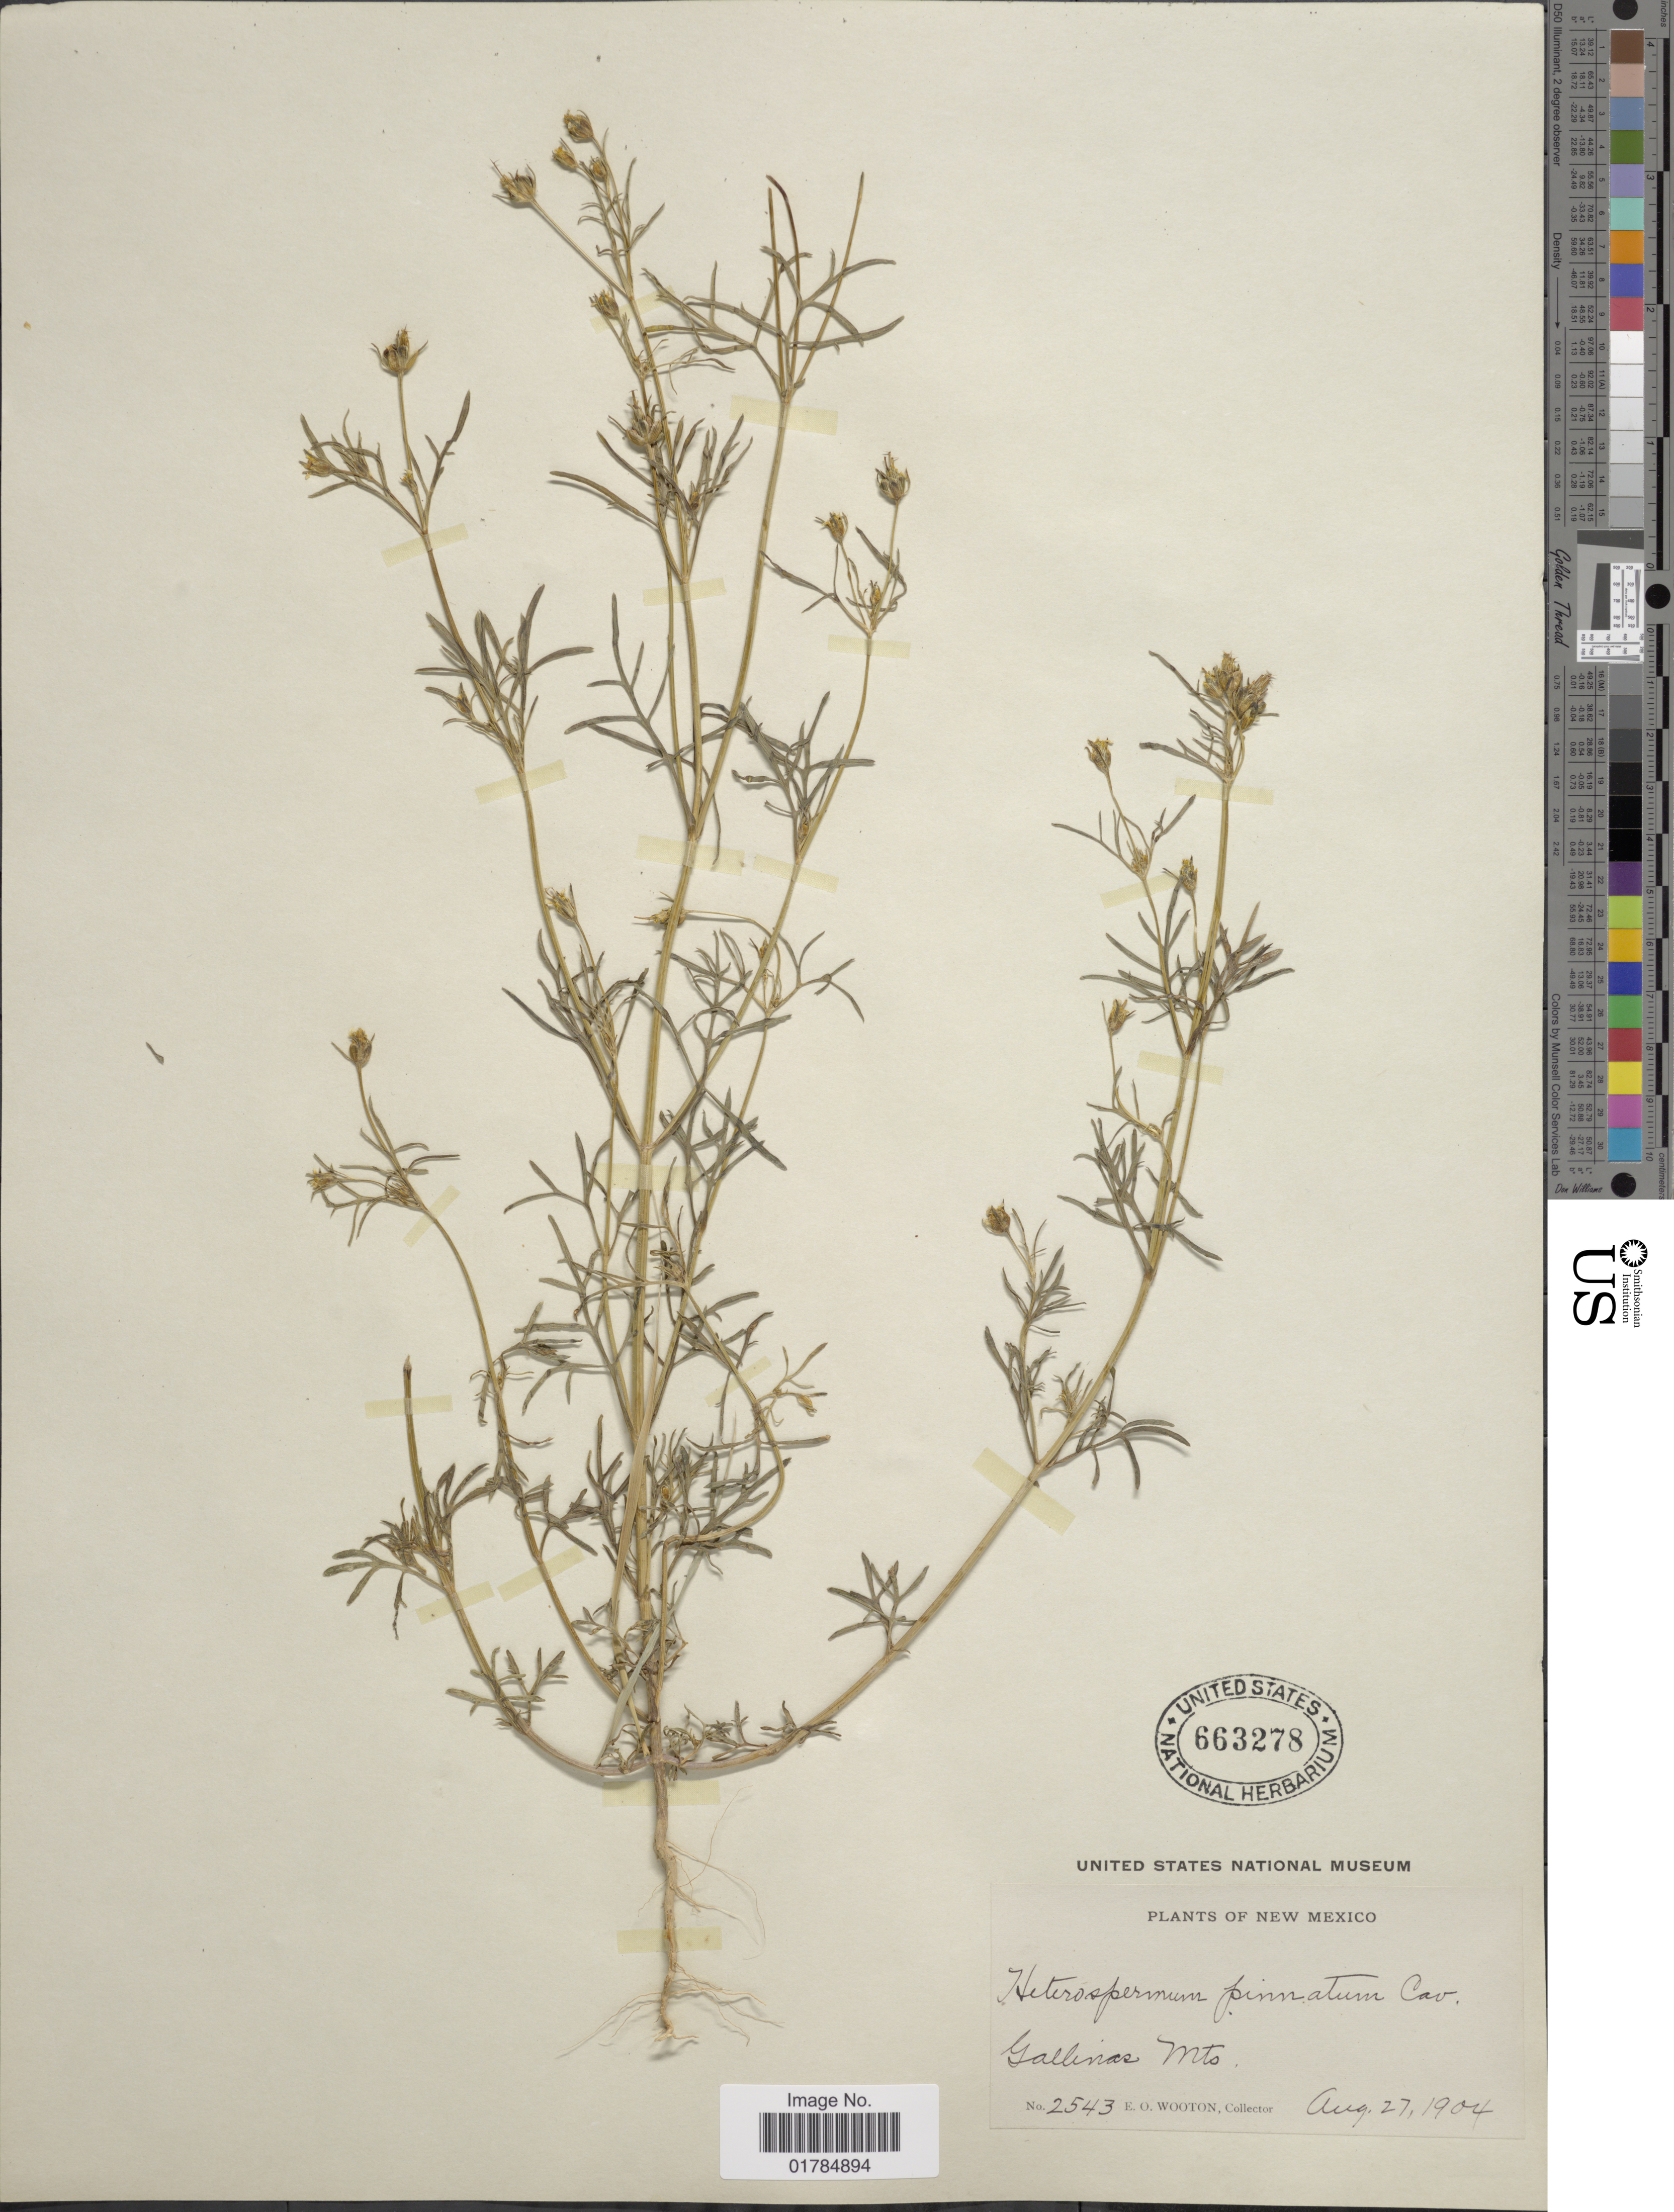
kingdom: Plantae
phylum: Tracheophyta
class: Magnoliopsida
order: Asterales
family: Asteraceae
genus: Heterosperma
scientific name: Heterosperma pinnatum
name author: Cav.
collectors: E. O. Wooton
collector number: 2543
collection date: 1904-08-27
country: United States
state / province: New Mexico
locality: Gallinas Mts.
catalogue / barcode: US 663278